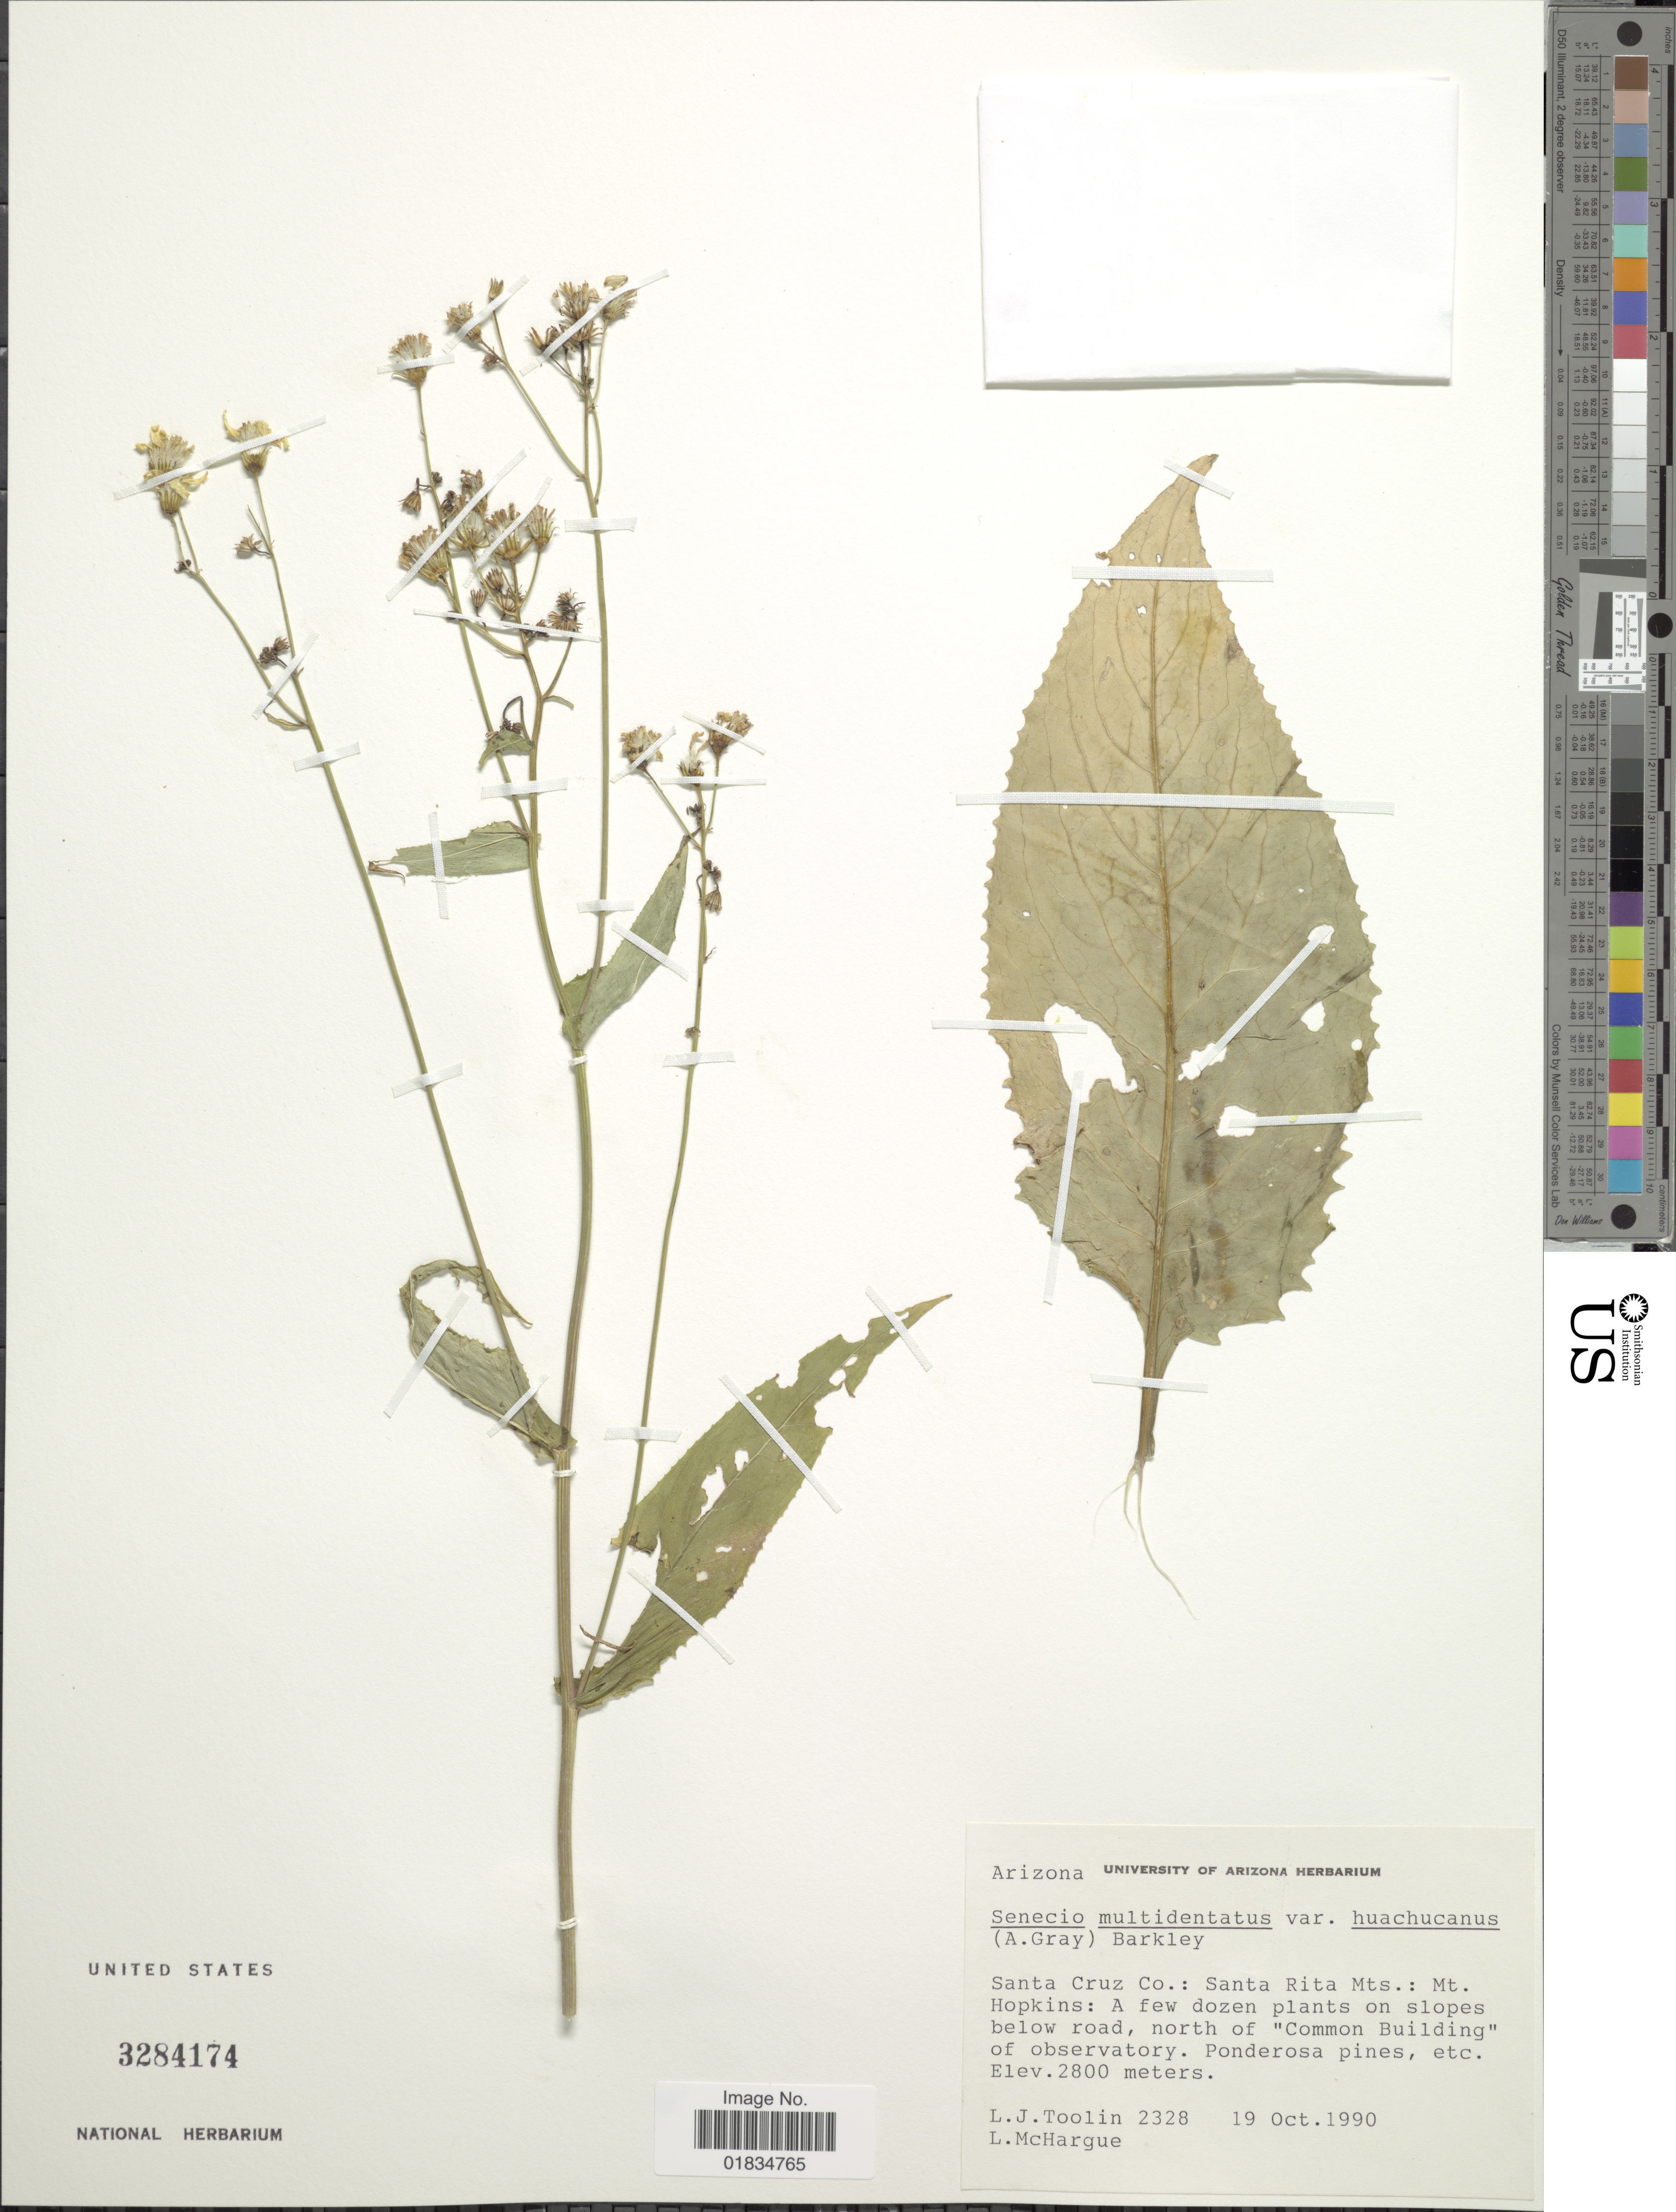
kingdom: Plantae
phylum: Tracheophyta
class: Magnoliopsida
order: Asterales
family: Asteraceae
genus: Senecio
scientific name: Senecio multidentatus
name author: Sch. Bip. ex Hemsl.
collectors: L. J. Toolin & L. Mchargue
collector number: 2328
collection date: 1990-10-19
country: United States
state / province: Arizona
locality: Santa Cruz Co: Santa Rita Mts.: Mt. Hopkins: a few dozen plants on slopes below road, north of "Common Building"of observatory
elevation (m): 2800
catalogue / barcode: US 3284174